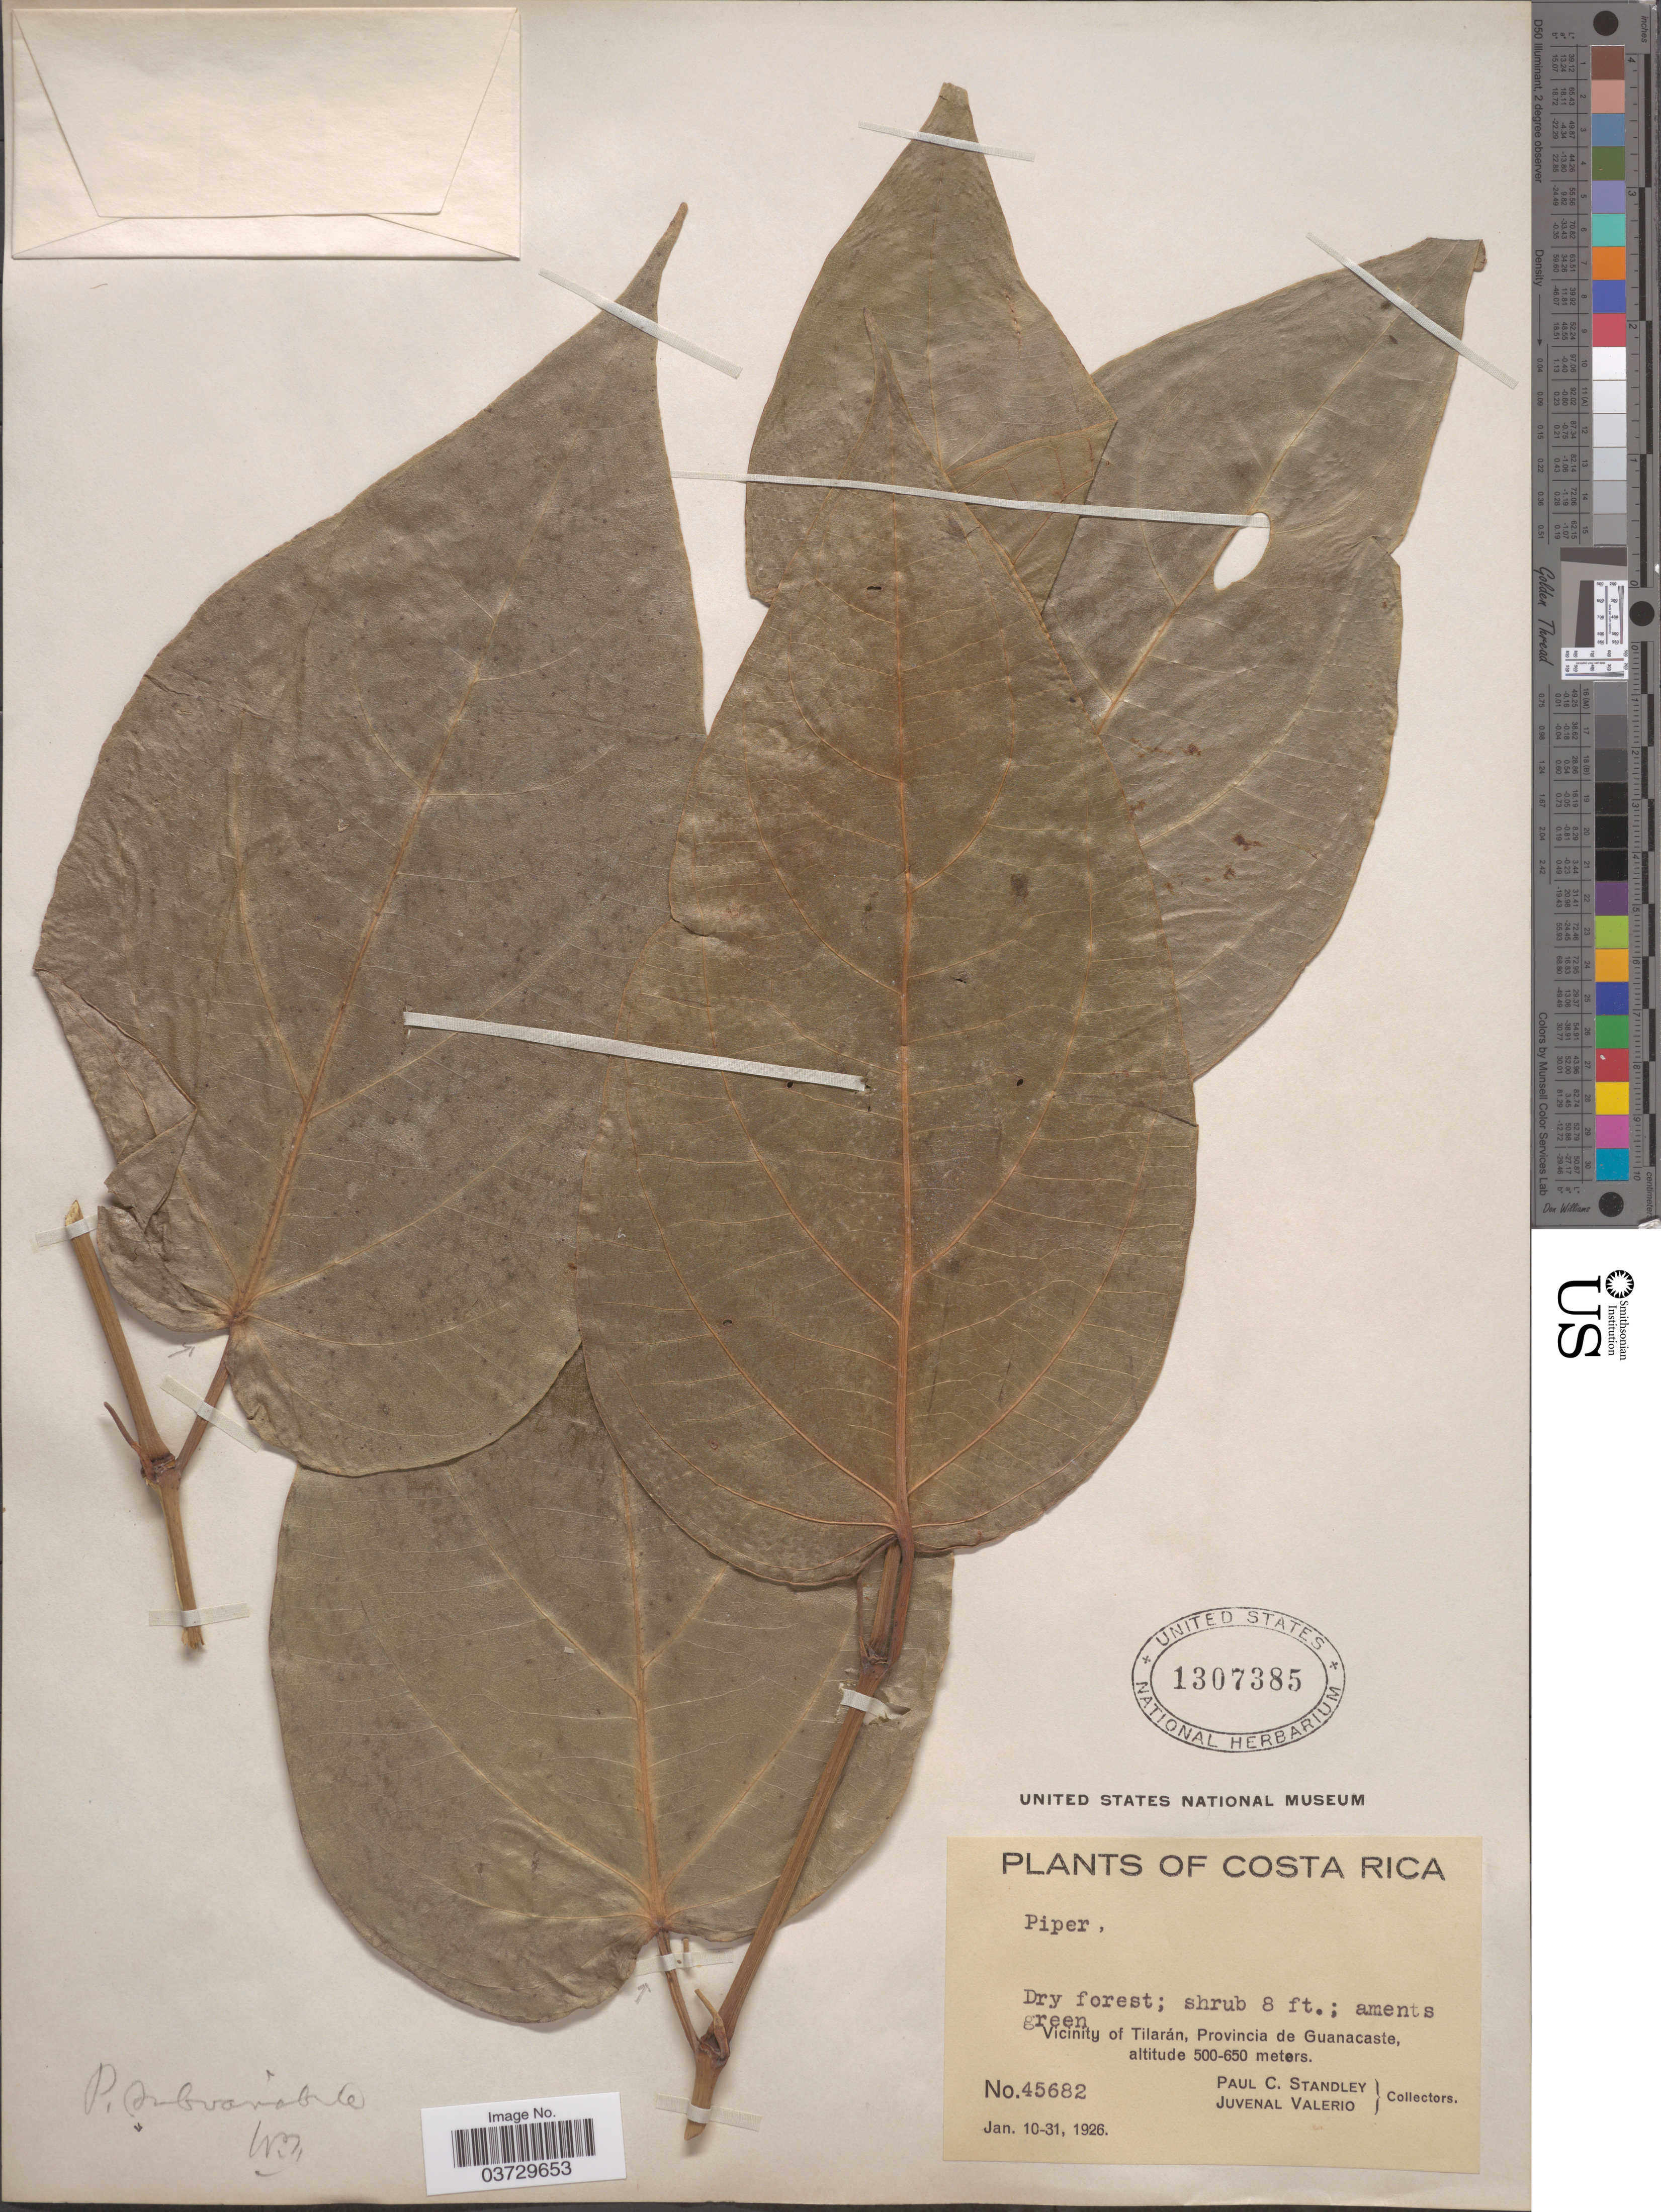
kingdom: Plantae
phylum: Tracheophyta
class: Magnoliopsida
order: Piperales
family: Piperaceae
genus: Piper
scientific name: Piper subvariabile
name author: Trel.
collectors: P. C. Standley & J. Valerio R.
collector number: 45682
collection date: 1926-01-10/1926-01-31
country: Costa Rica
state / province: Guanacaste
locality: Vicinity of Tilarán.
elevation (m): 500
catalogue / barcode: US 1307385